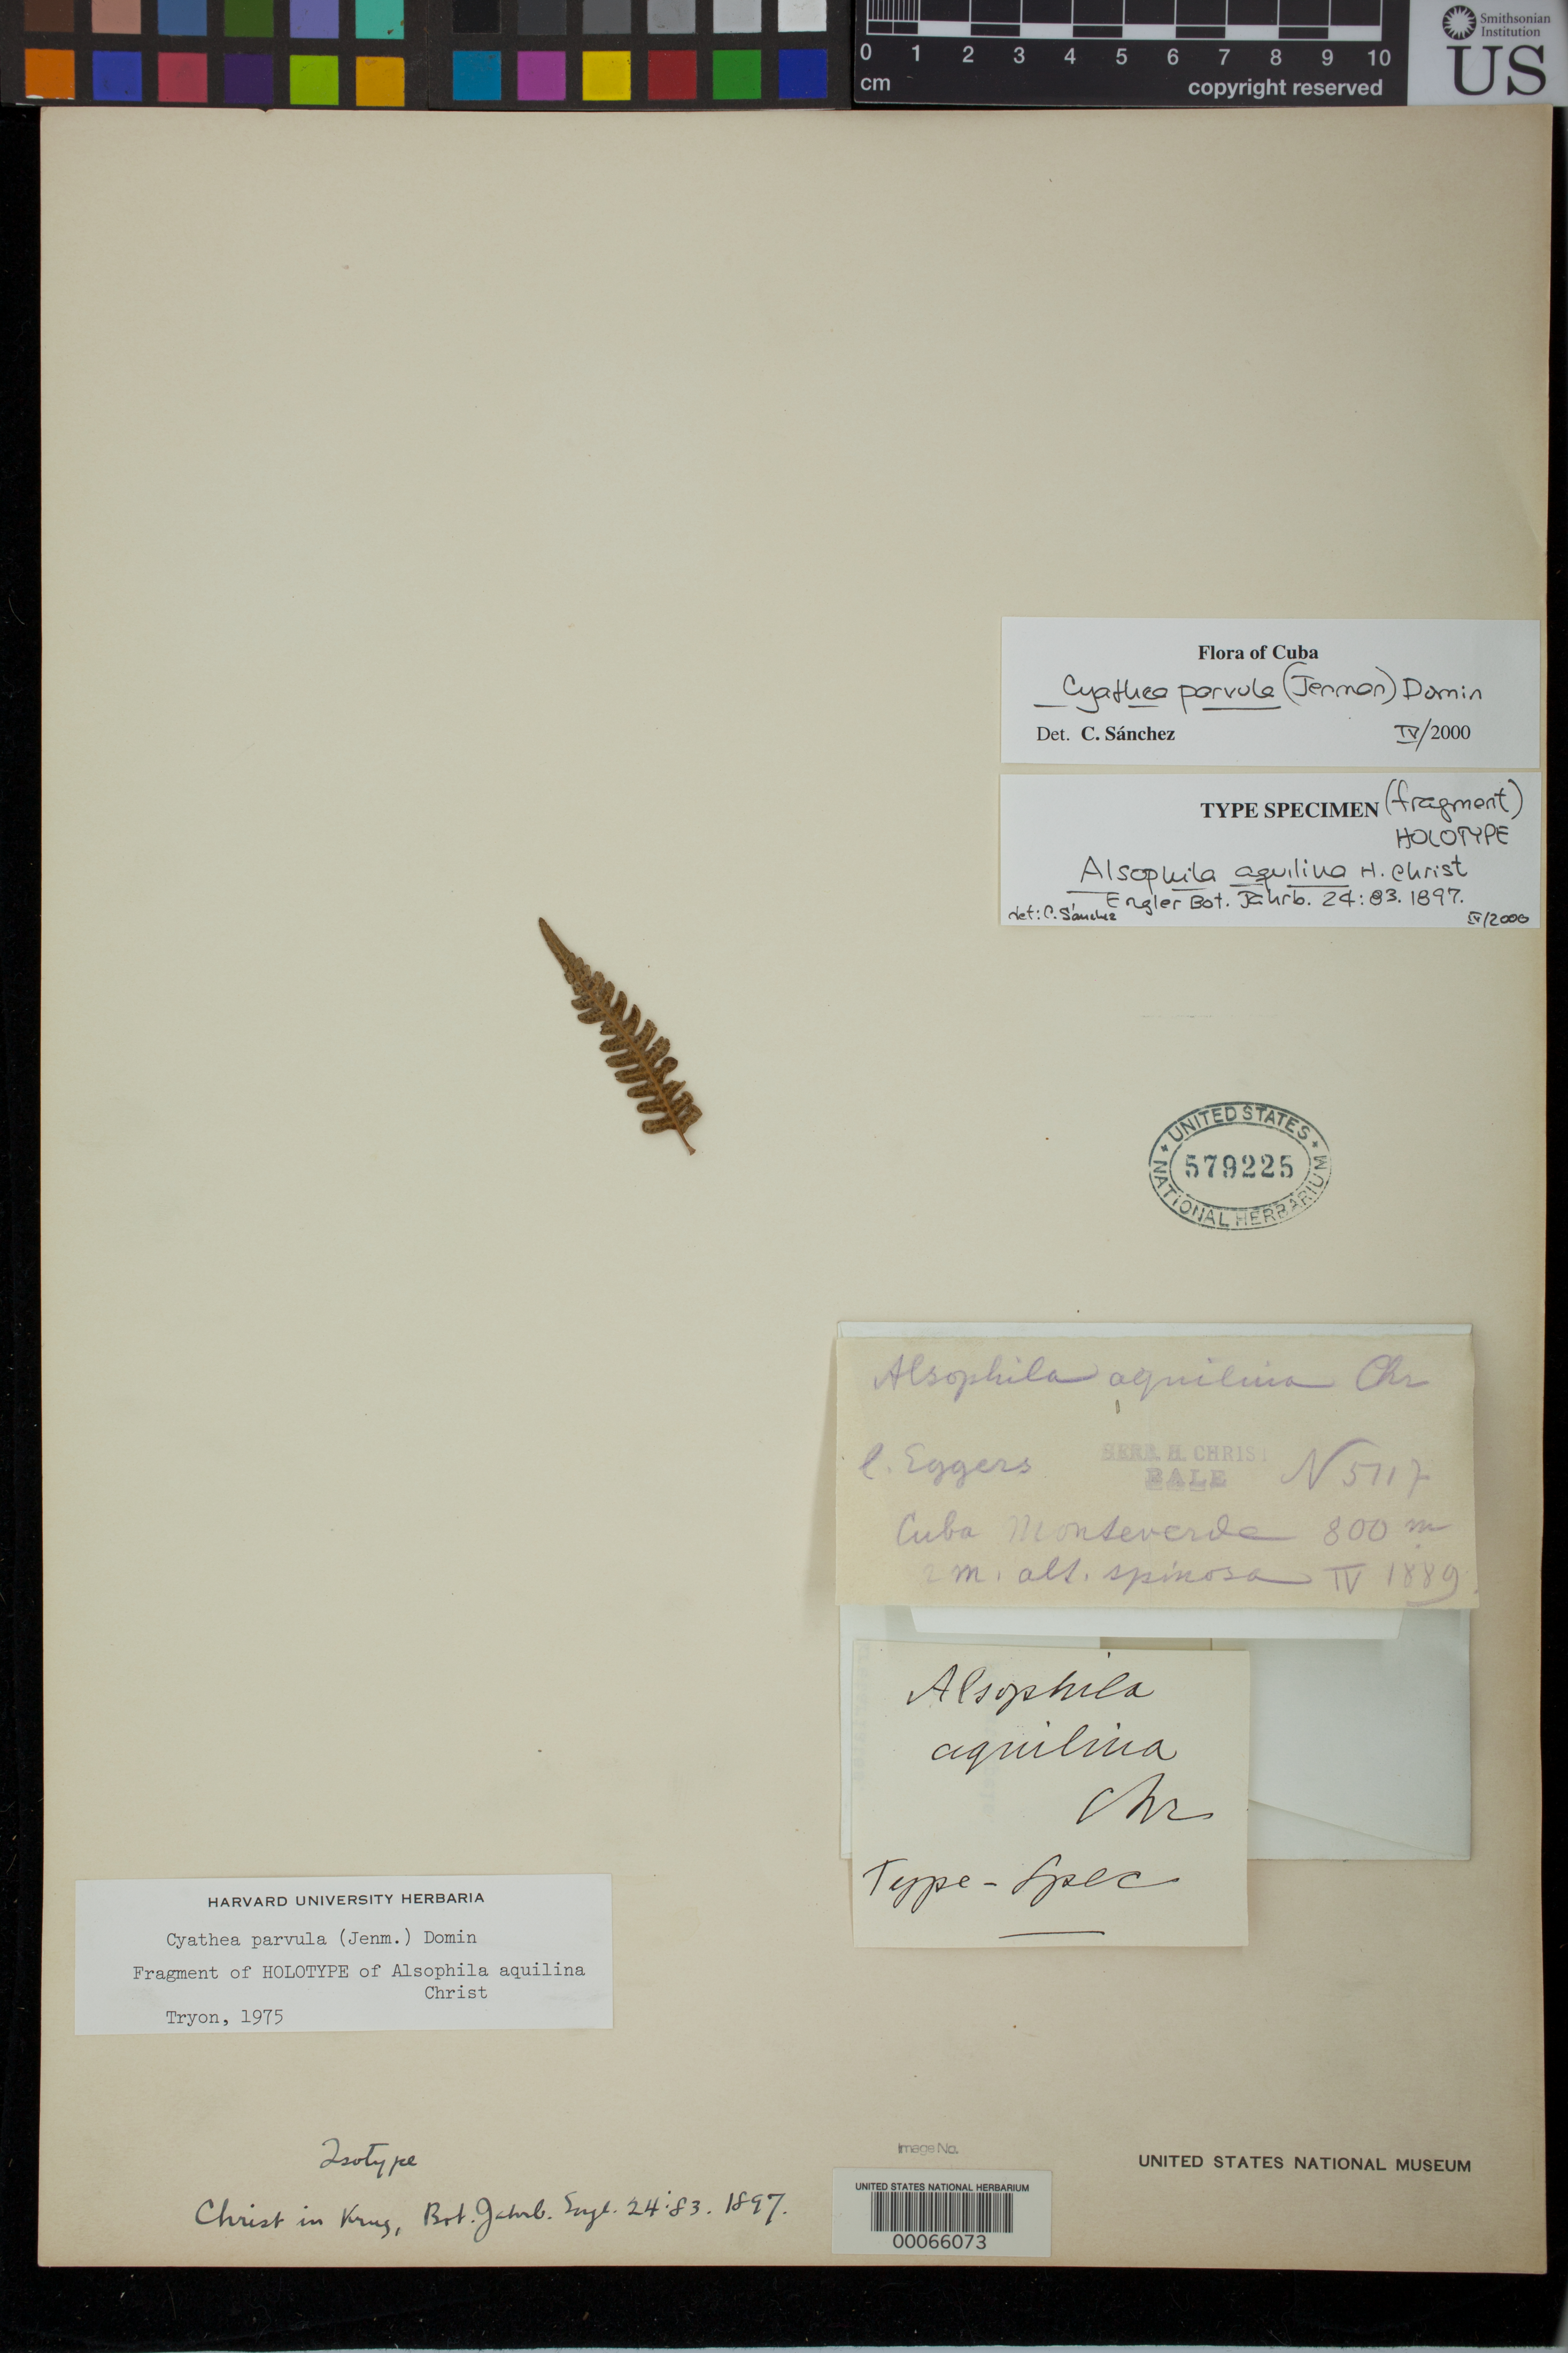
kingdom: Plantae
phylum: Tracheophyta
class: Polypodiopsida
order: Cyatheales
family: Cyatheaceae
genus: Alsophila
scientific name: Alsophila aquilina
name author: Christ in Krug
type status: Isotype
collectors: H. F. A. von Eggers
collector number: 5117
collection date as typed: Apr 1889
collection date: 1889-04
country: Cuba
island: Greater Antilles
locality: Monteverde.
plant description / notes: Fragmentary material of (holo) type specimen, ex herb. Christ (?)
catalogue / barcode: US 579225